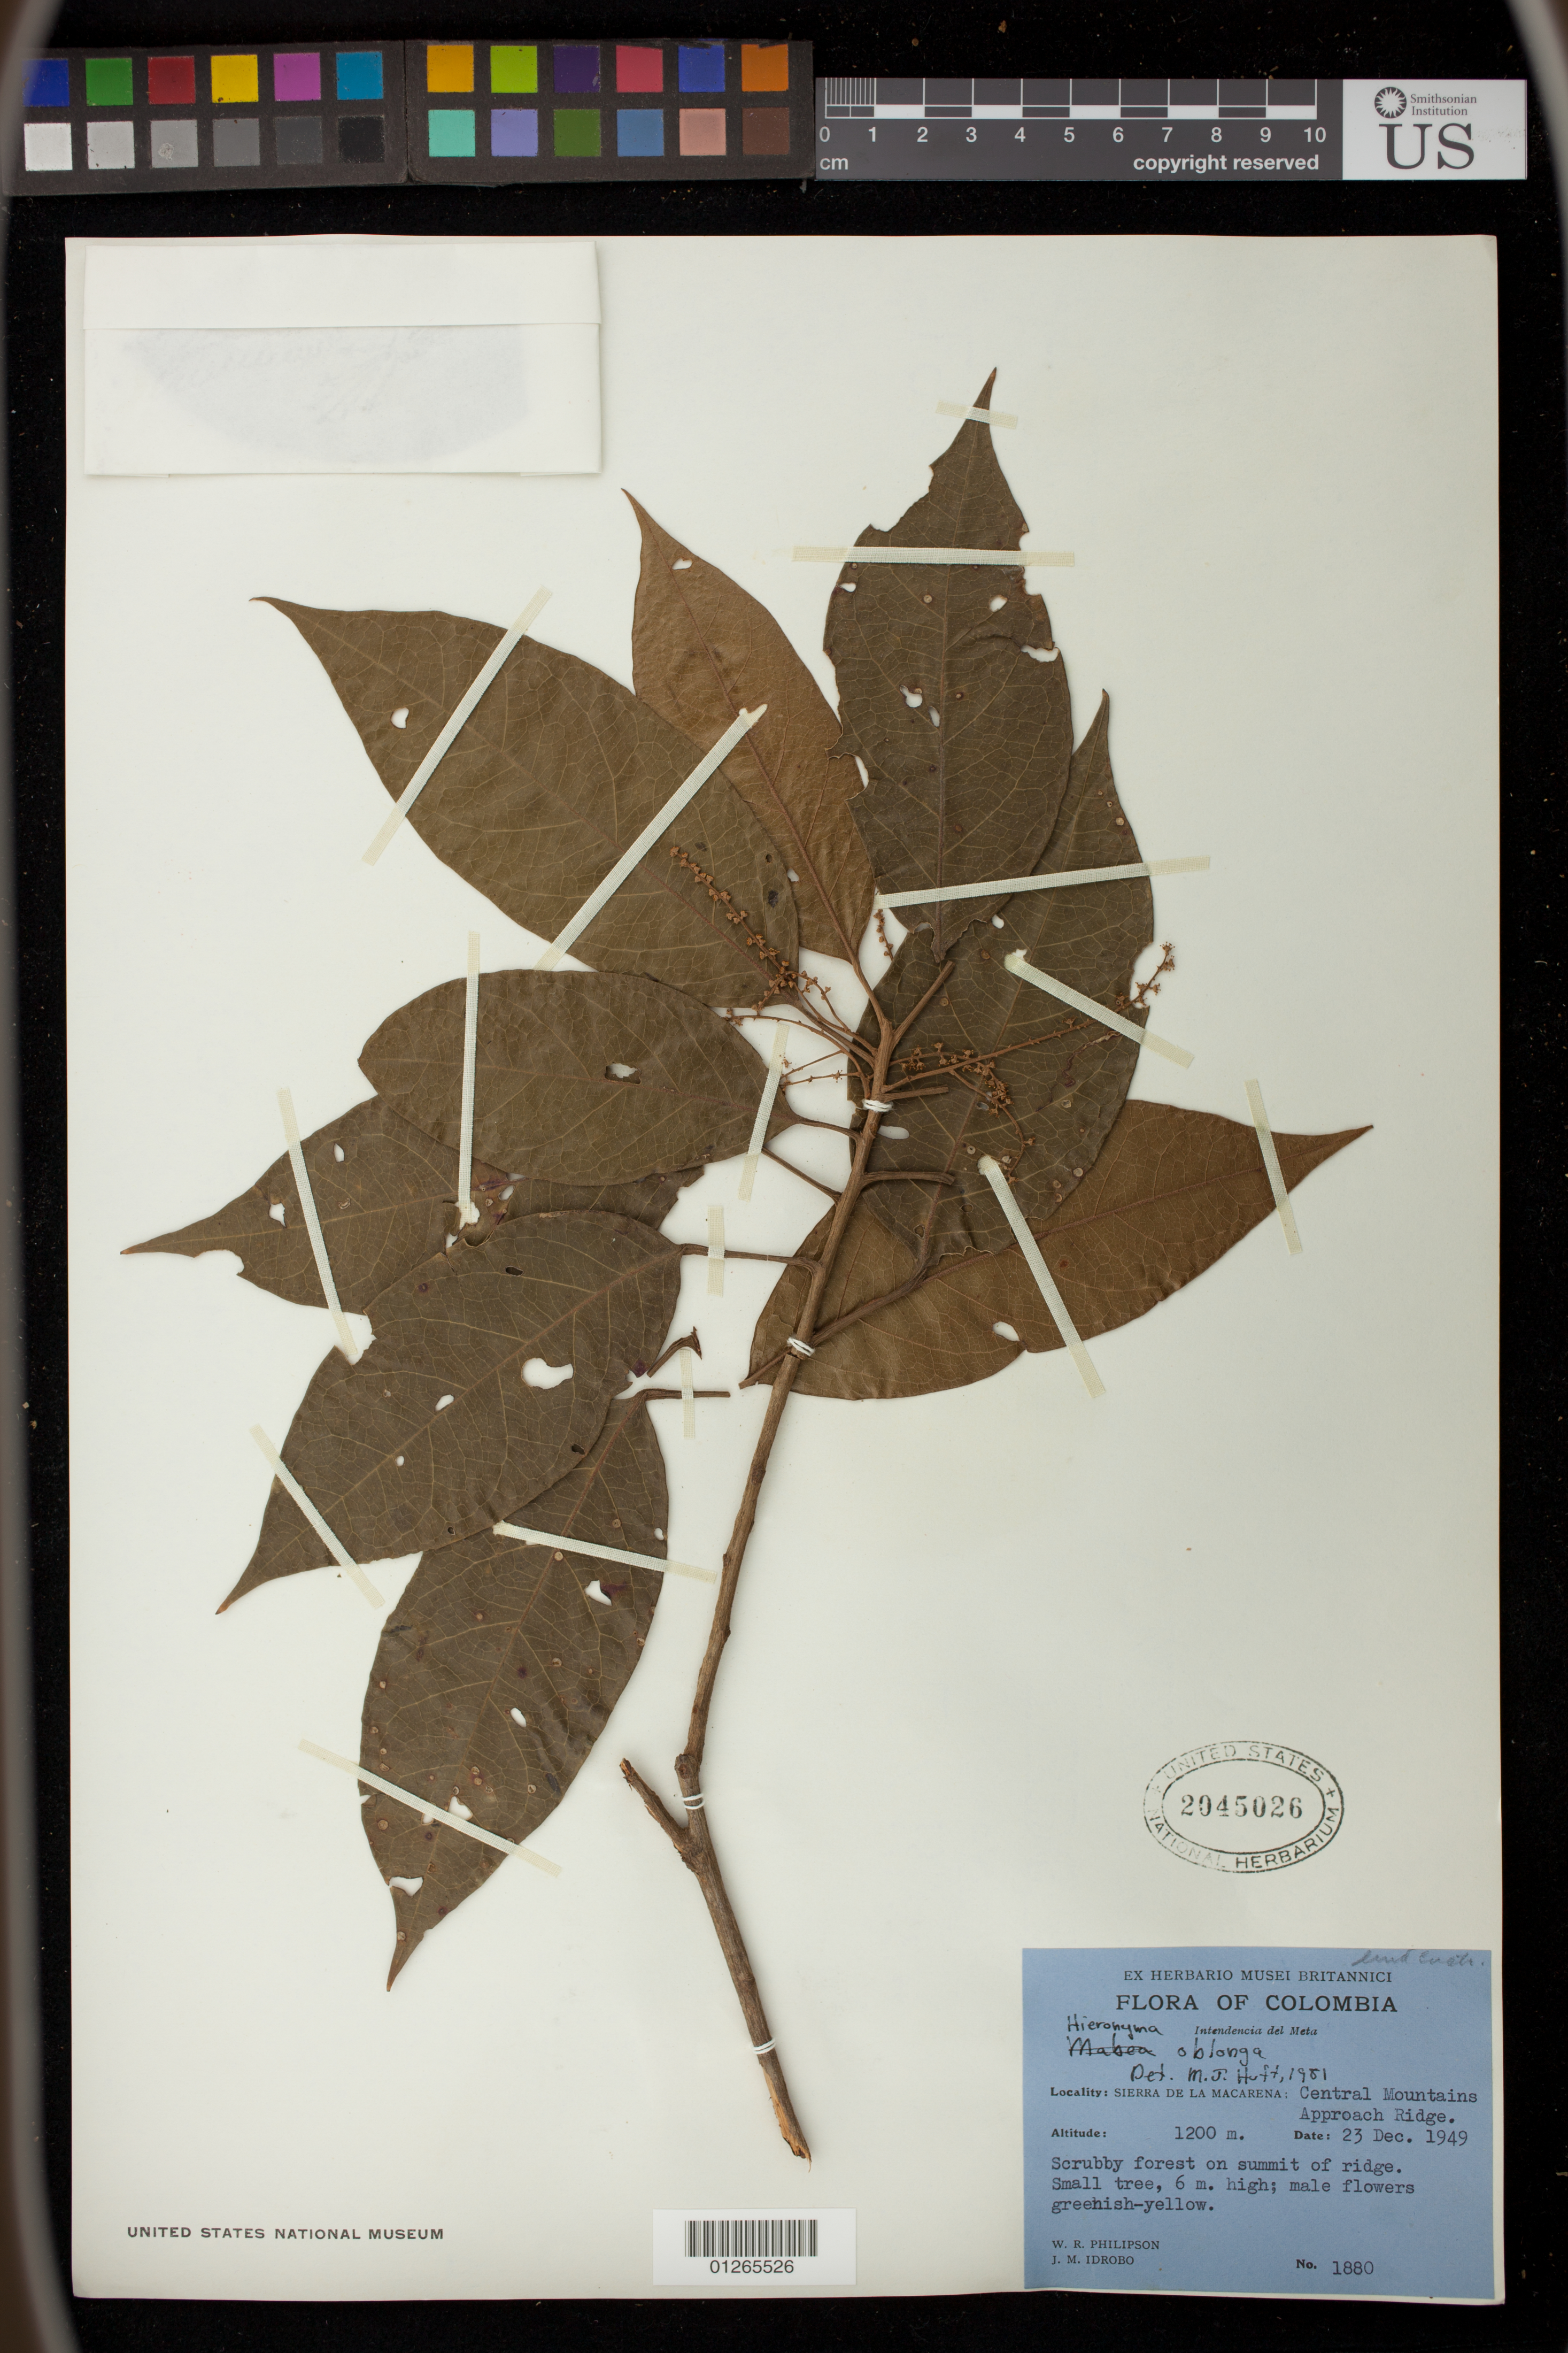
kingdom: Plantae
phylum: Tracheophyta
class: Magnoliopsida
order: Malpighiales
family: Phyllanthaceae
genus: Hieronyma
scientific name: Hieronyma oblonga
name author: (Tul.) Müll. Arg.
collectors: W. R. Philipson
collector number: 1880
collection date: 1949-12-23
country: Colombia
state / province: Meta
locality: Via Coca-Lorento-Hollin.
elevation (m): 1201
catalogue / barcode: US 2045026